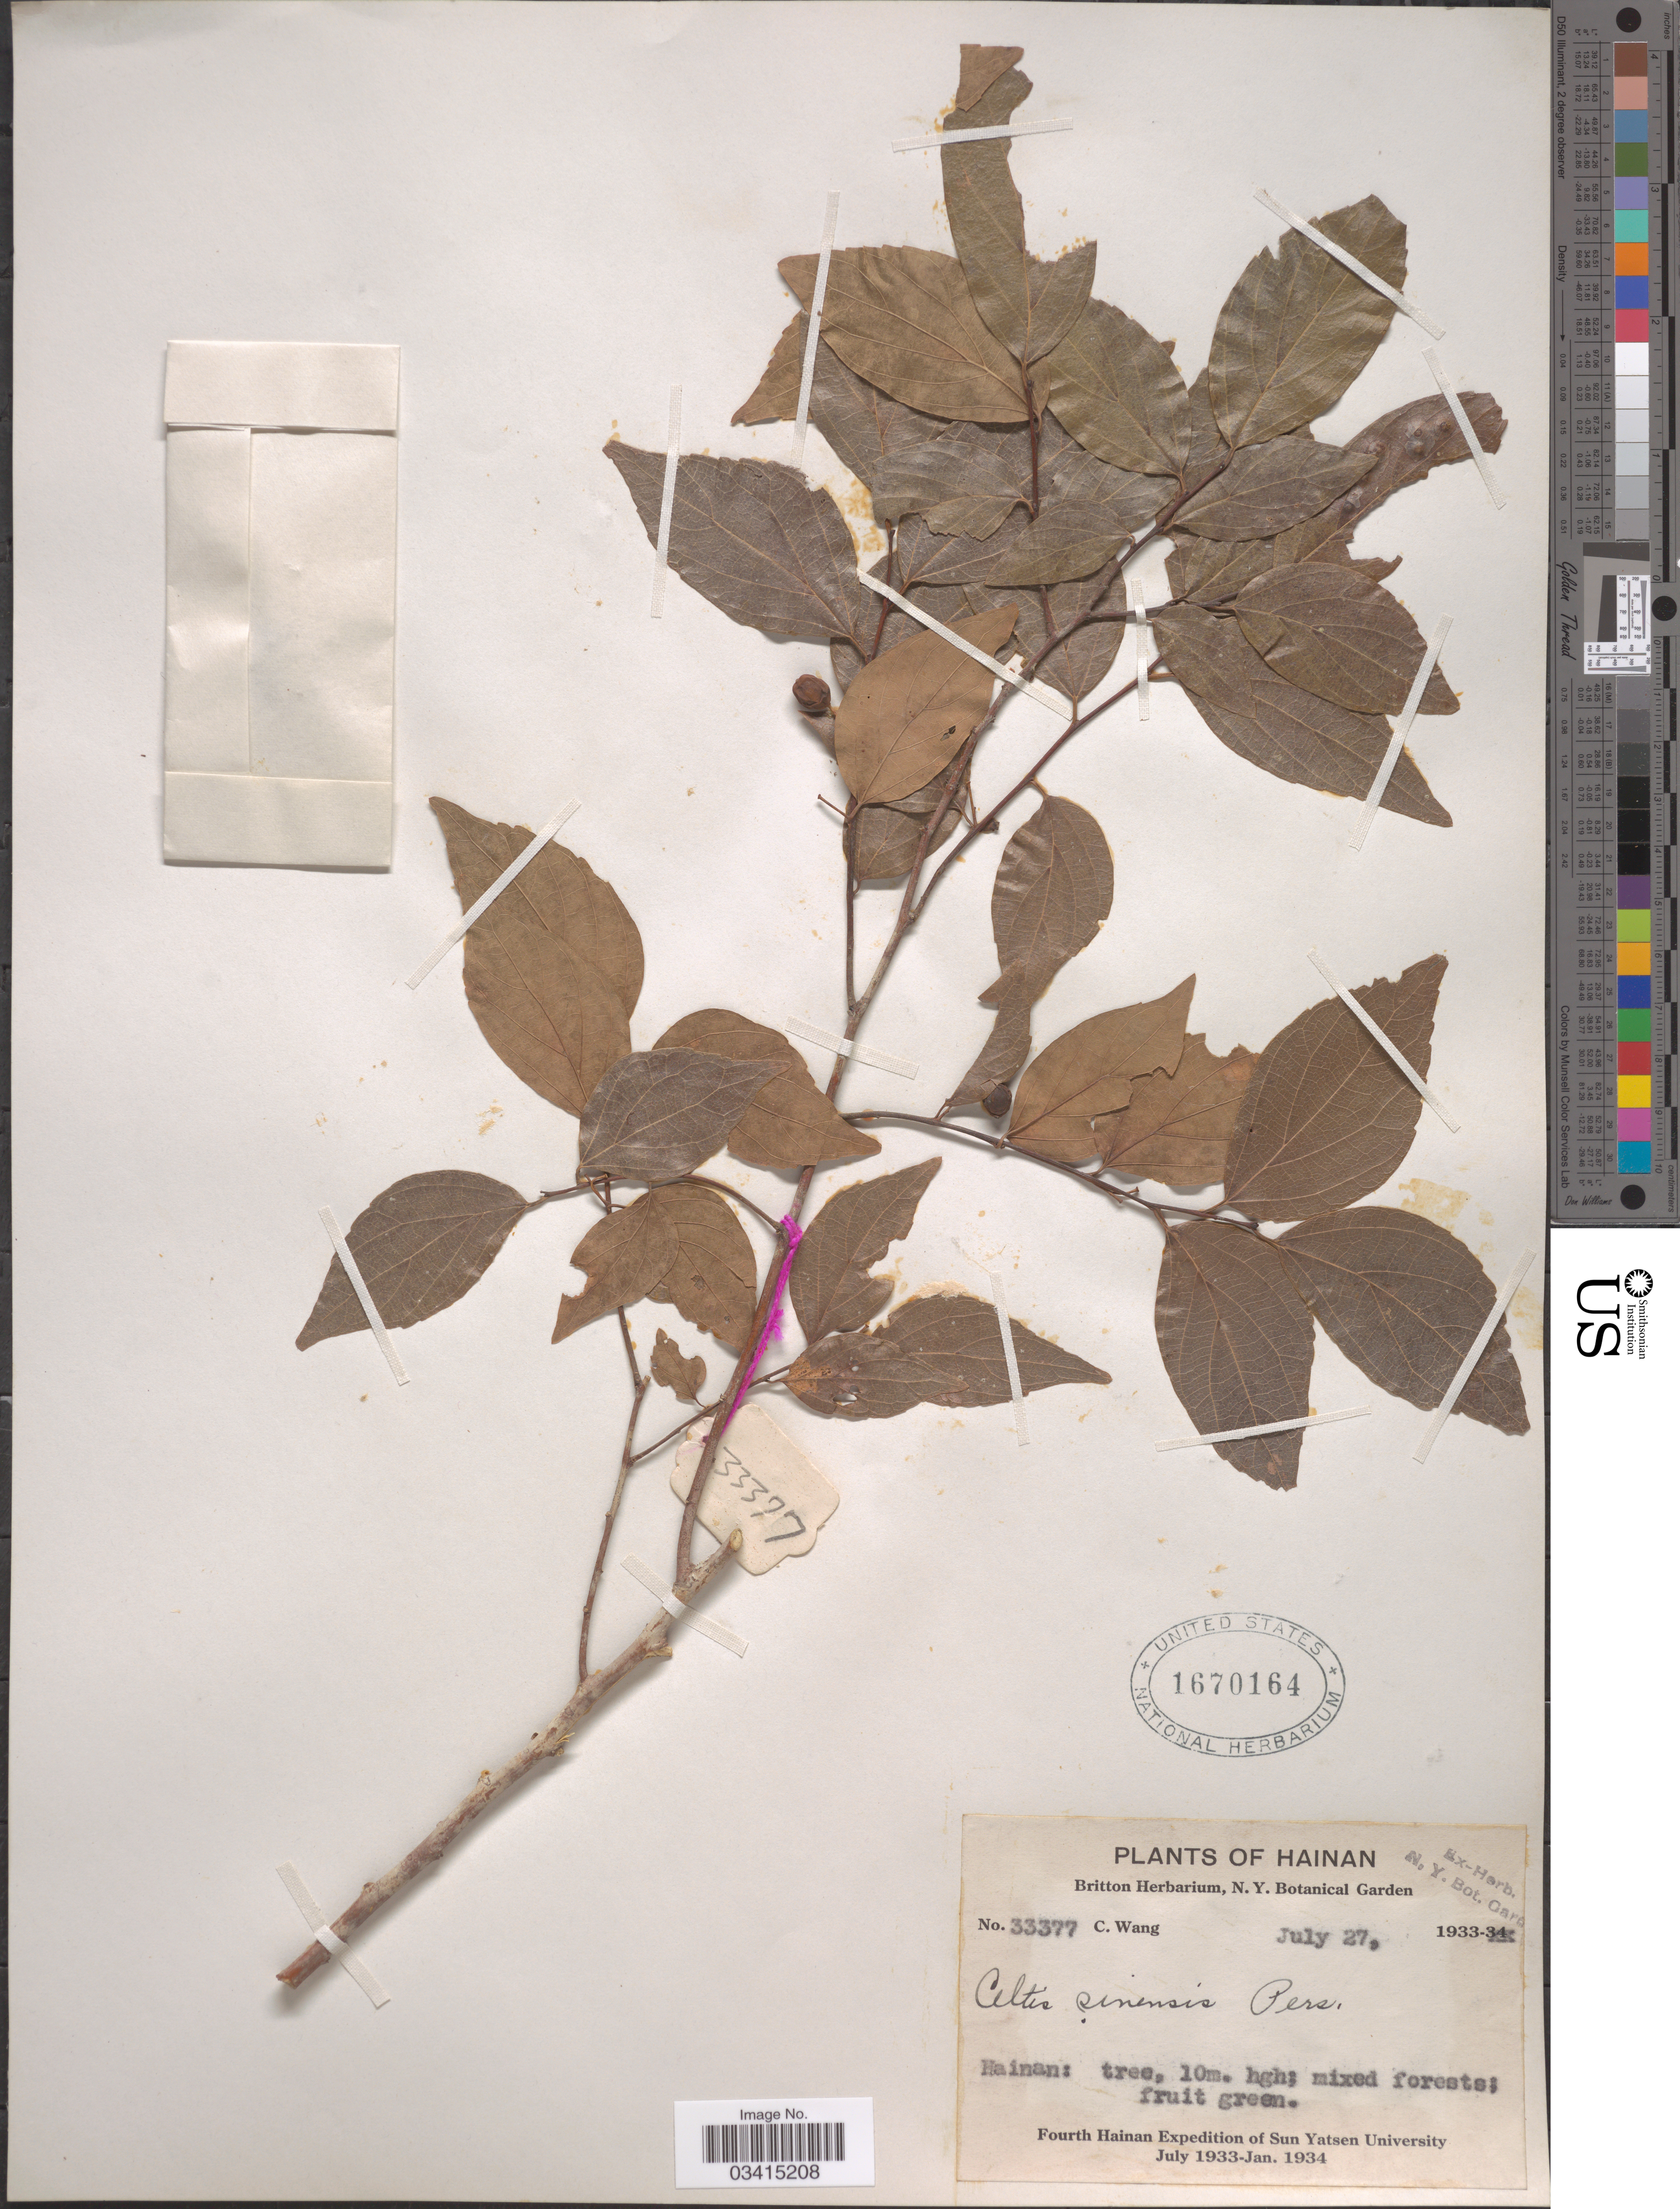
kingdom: Plantae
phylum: Tracheophyta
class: Magnoliopsida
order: Rosales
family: Cannabaceae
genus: Celtis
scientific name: Celtis sinensis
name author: Pers.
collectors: C. Wang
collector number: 33377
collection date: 1933-07-27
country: China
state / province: Hainan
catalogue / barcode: US 1670164